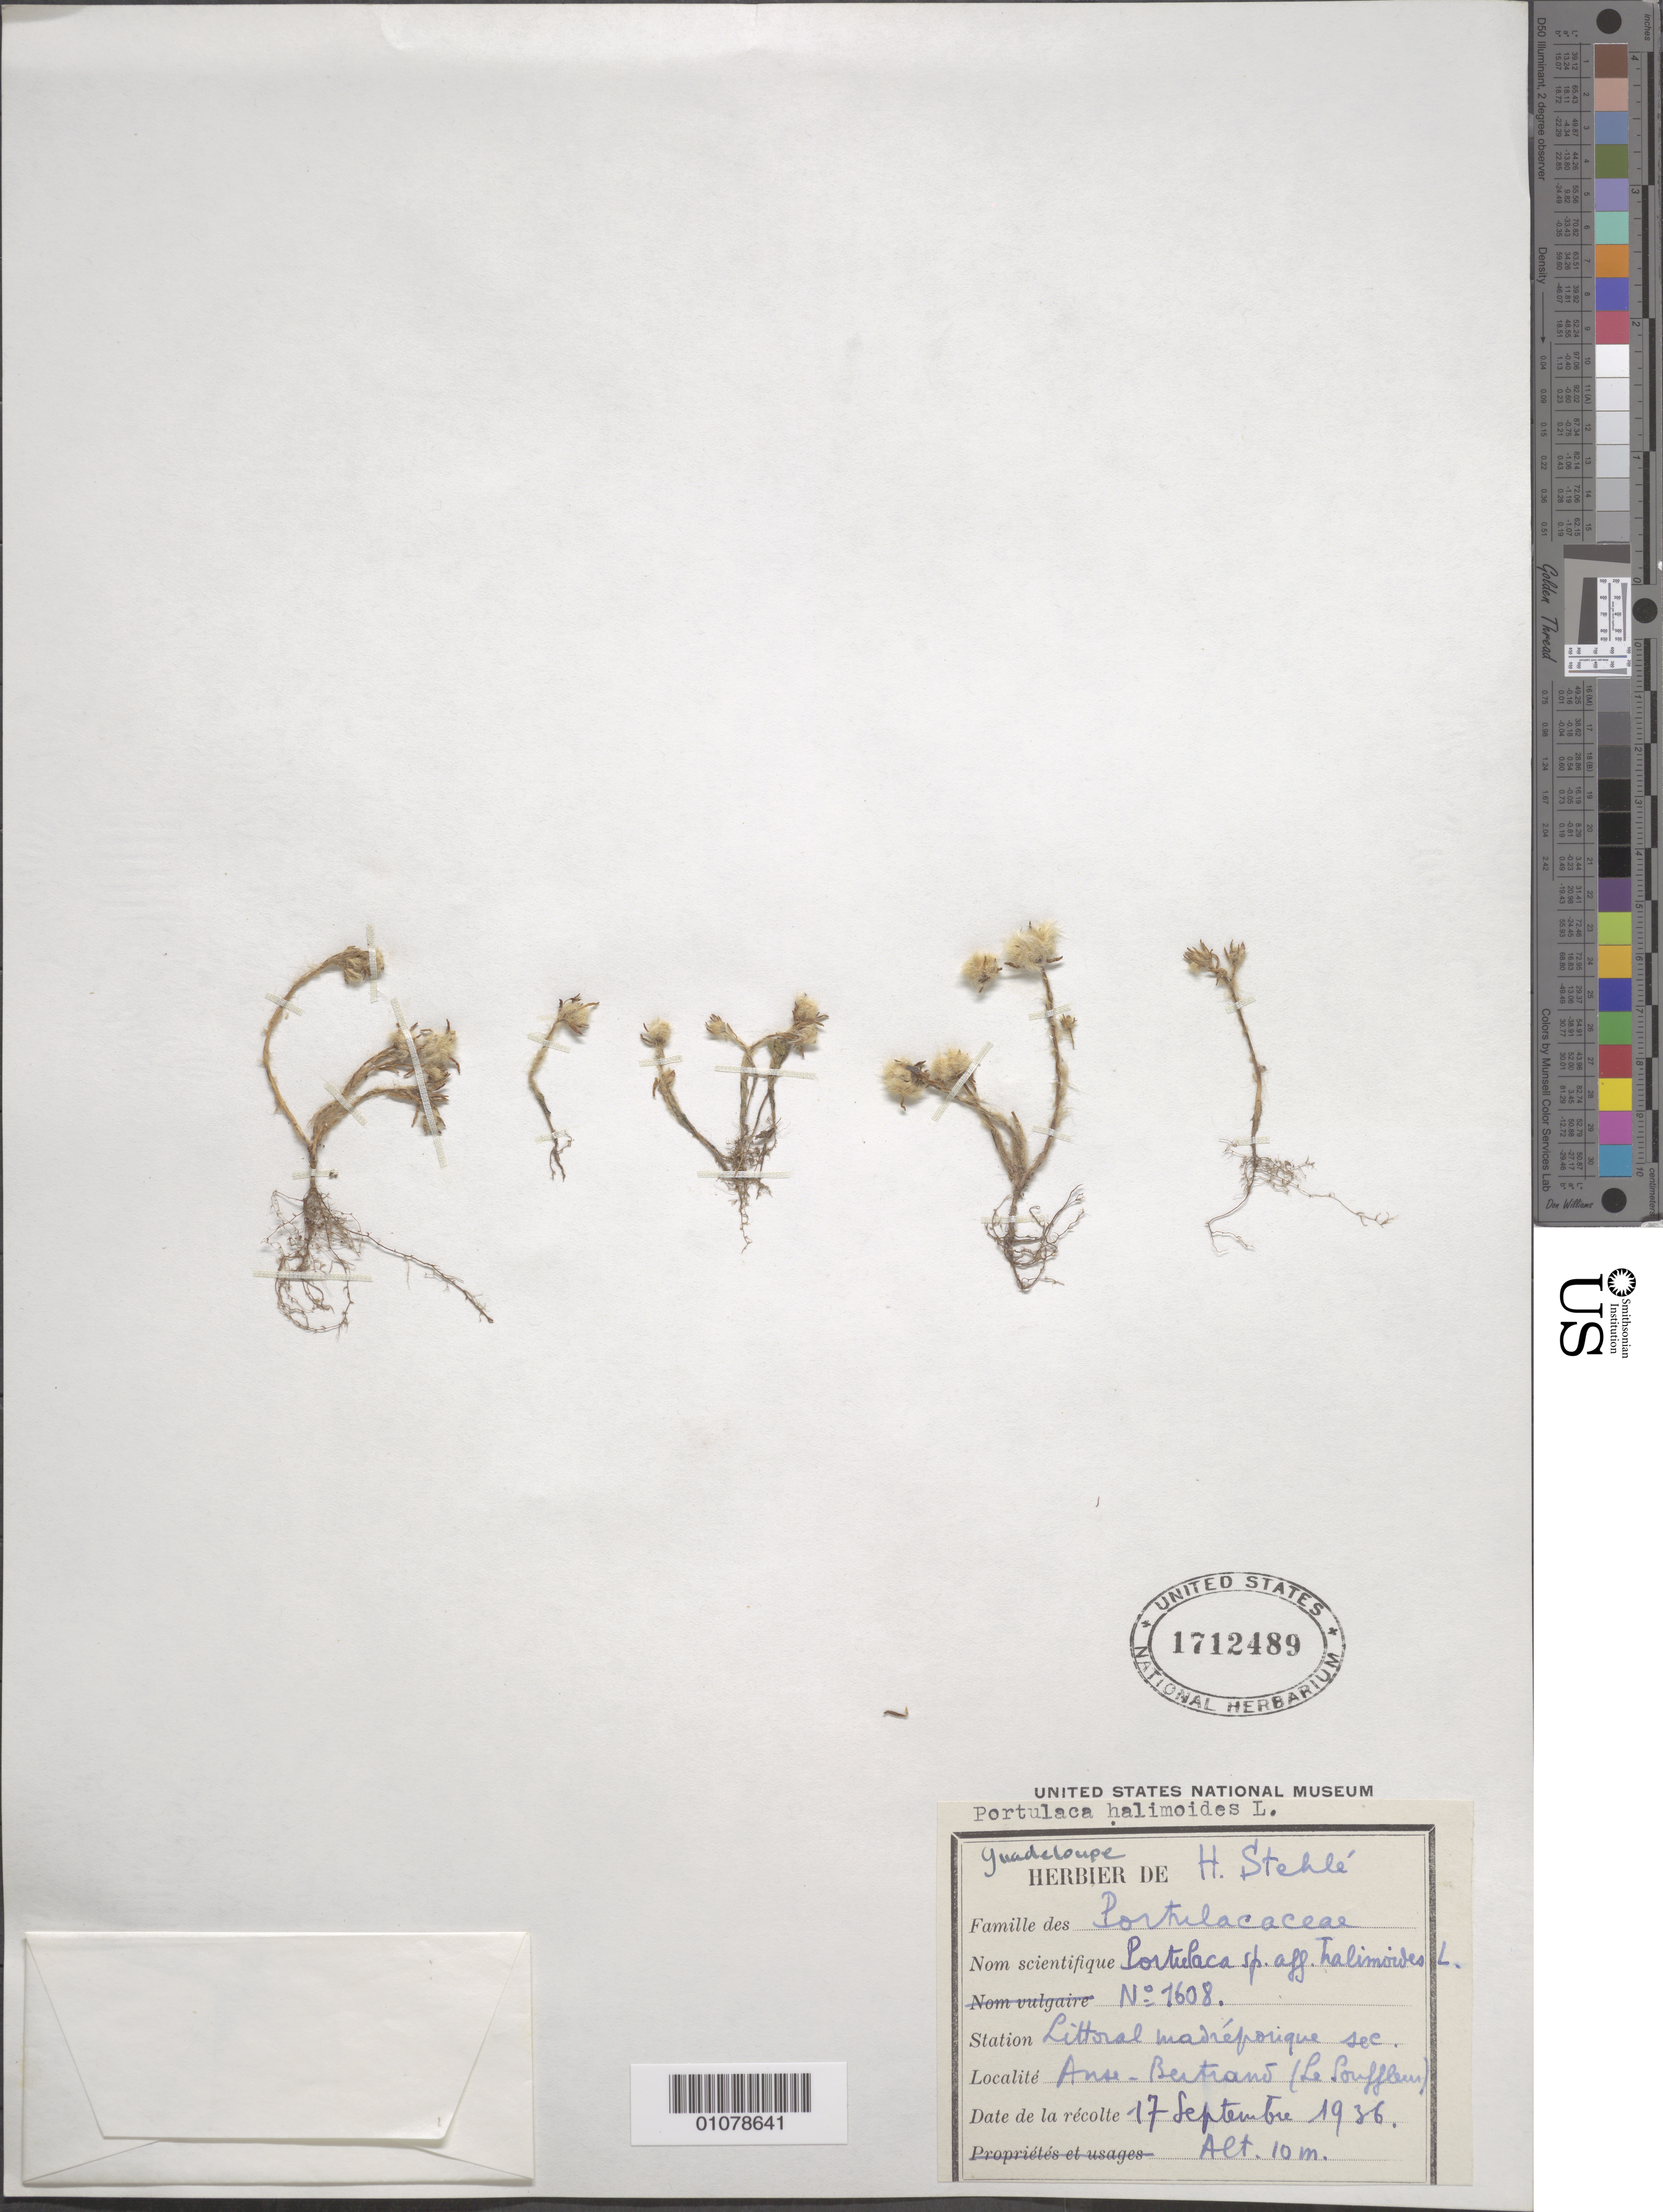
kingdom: Plantae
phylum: Tracheophyta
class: Magnoliopsida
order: Caryophyllales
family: Portulacaceae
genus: Portulaca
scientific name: Portulaca halimoides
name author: L.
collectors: H. Stehlé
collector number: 1608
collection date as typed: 17 Sep 1936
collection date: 1936-09-17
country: Guadeloupe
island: Grande Terre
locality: Anse-Bertrand (Le Souffleur)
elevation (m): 10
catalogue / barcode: US 1712489